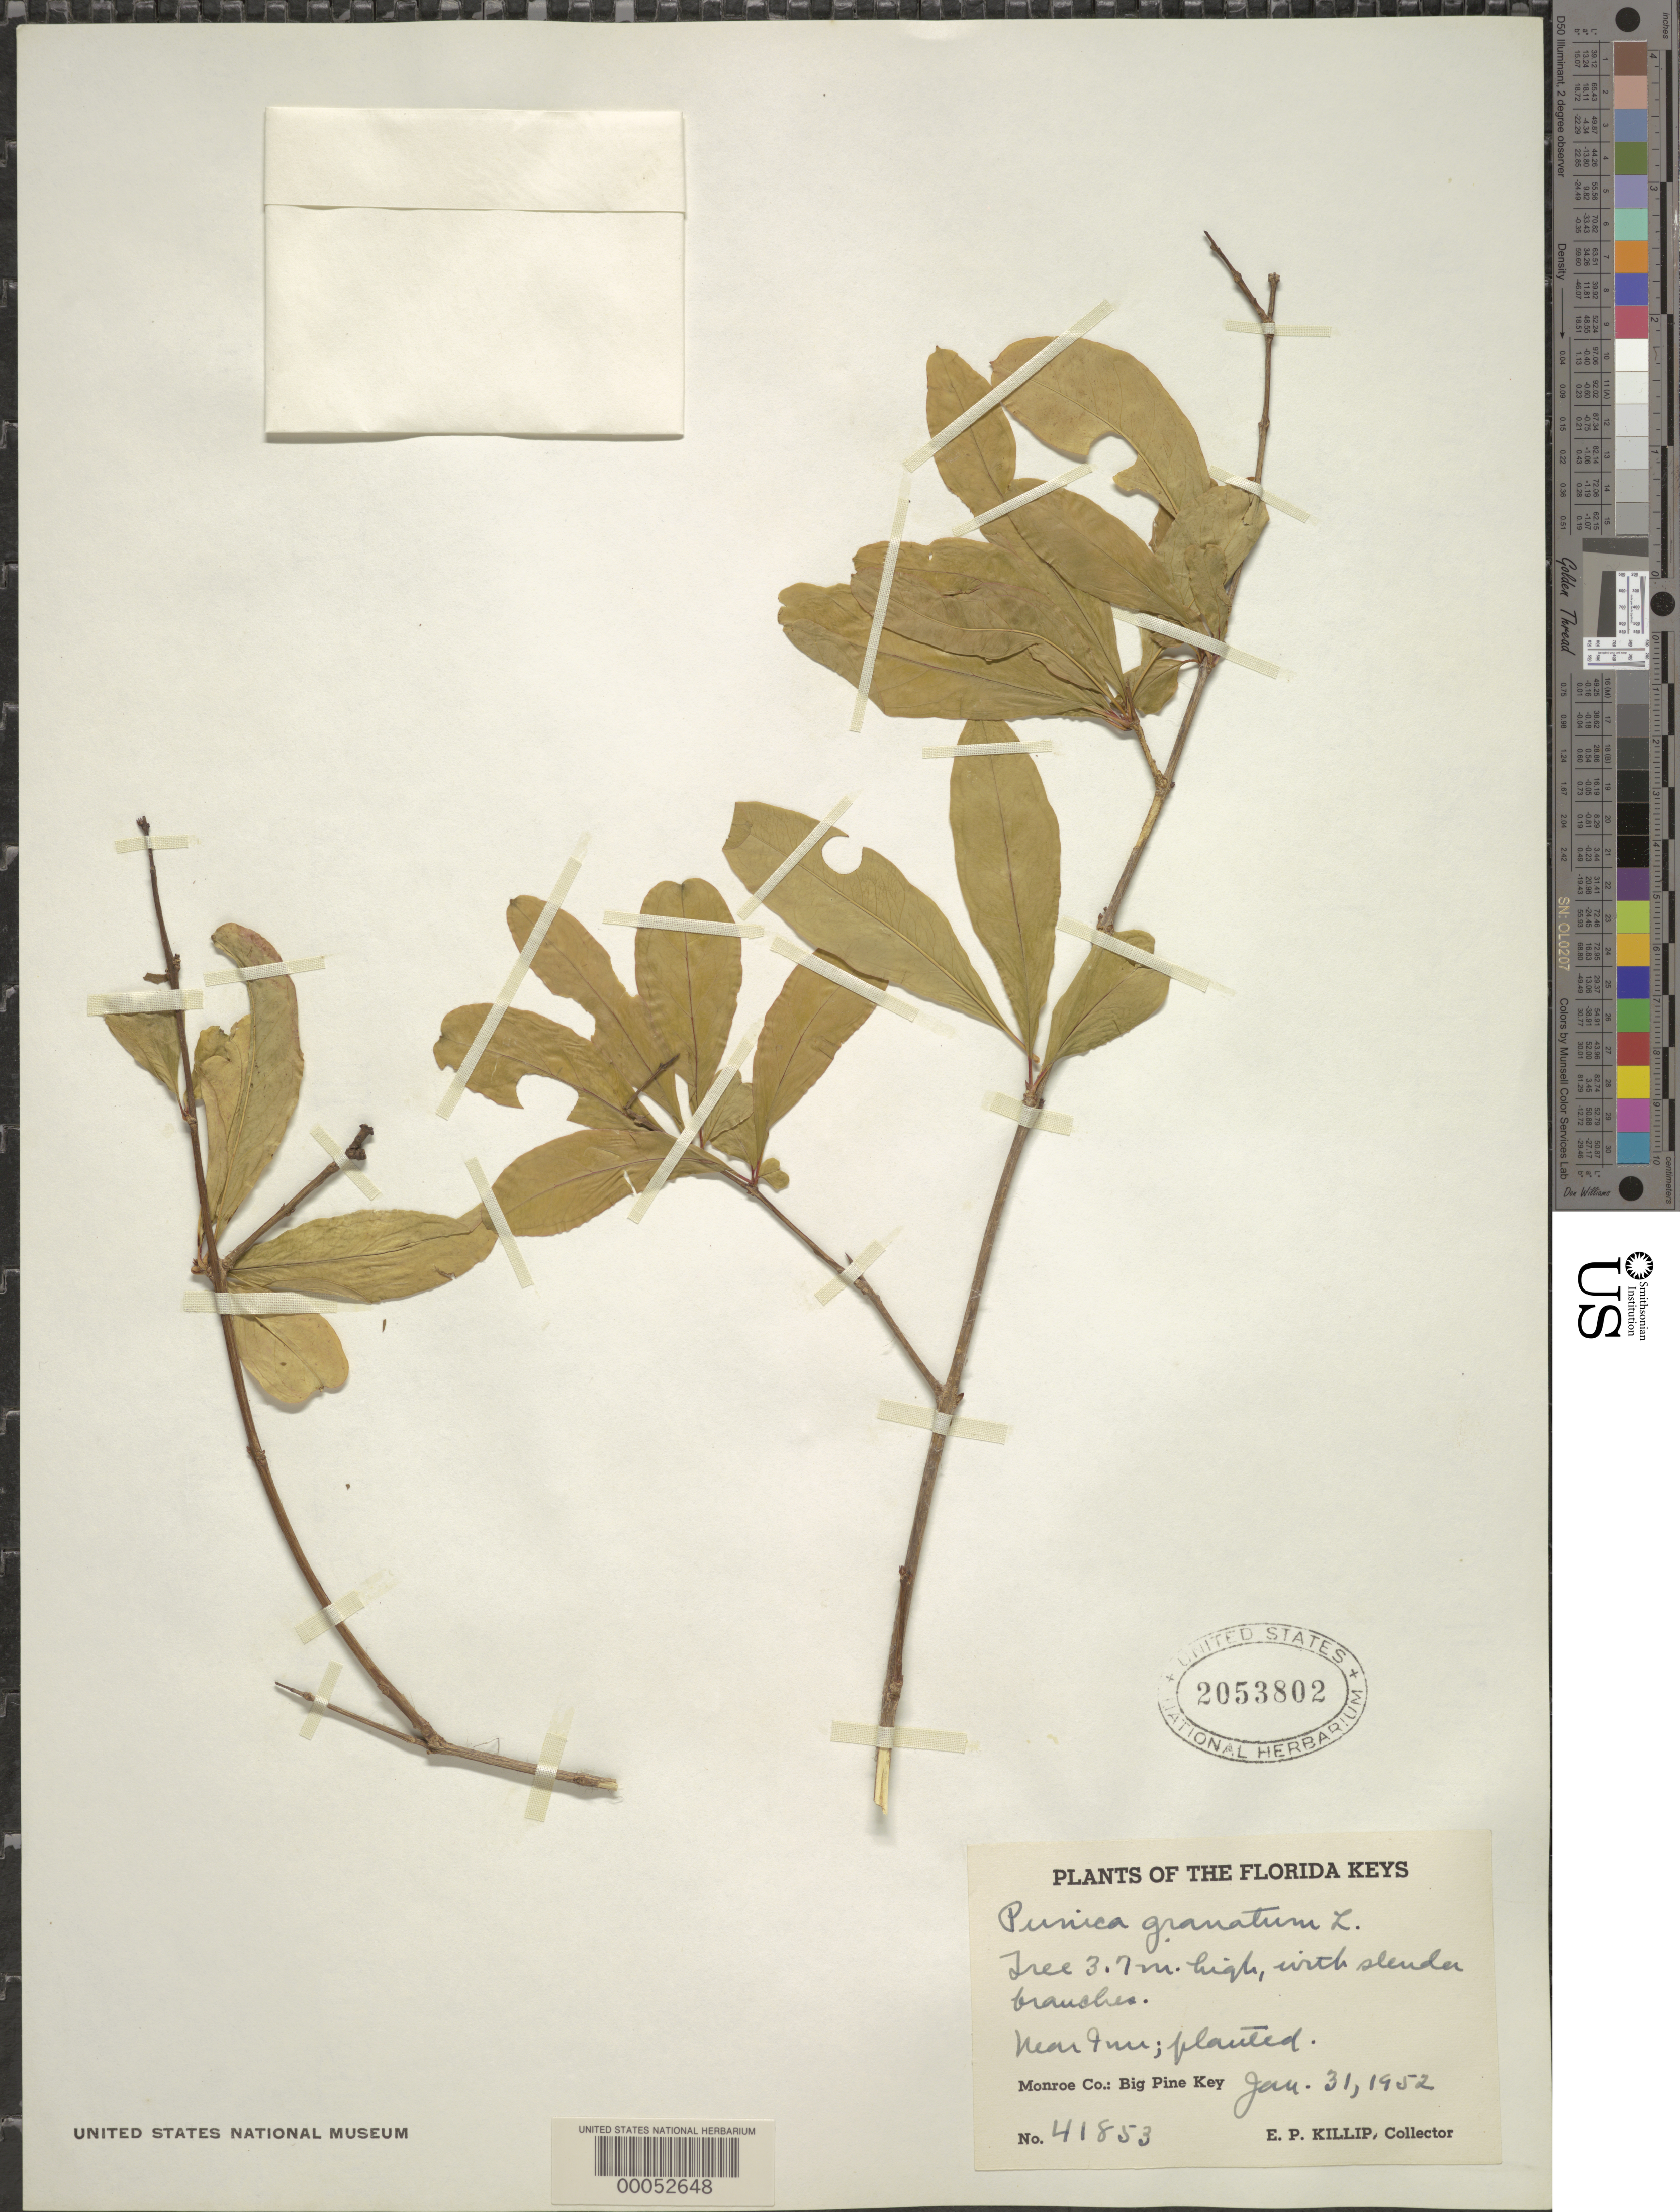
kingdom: Plantae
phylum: Tracheophyta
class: Magnoliopsida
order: Myrtales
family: Lythraceae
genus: Punica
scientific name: Punica granatum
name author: L.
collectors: E. P. Killip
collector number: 41853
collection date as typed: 31 Jan 1952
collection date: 1952-01-31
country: United States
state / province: Florida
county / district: Monroe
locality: Big pine key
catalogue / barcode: US 2053802